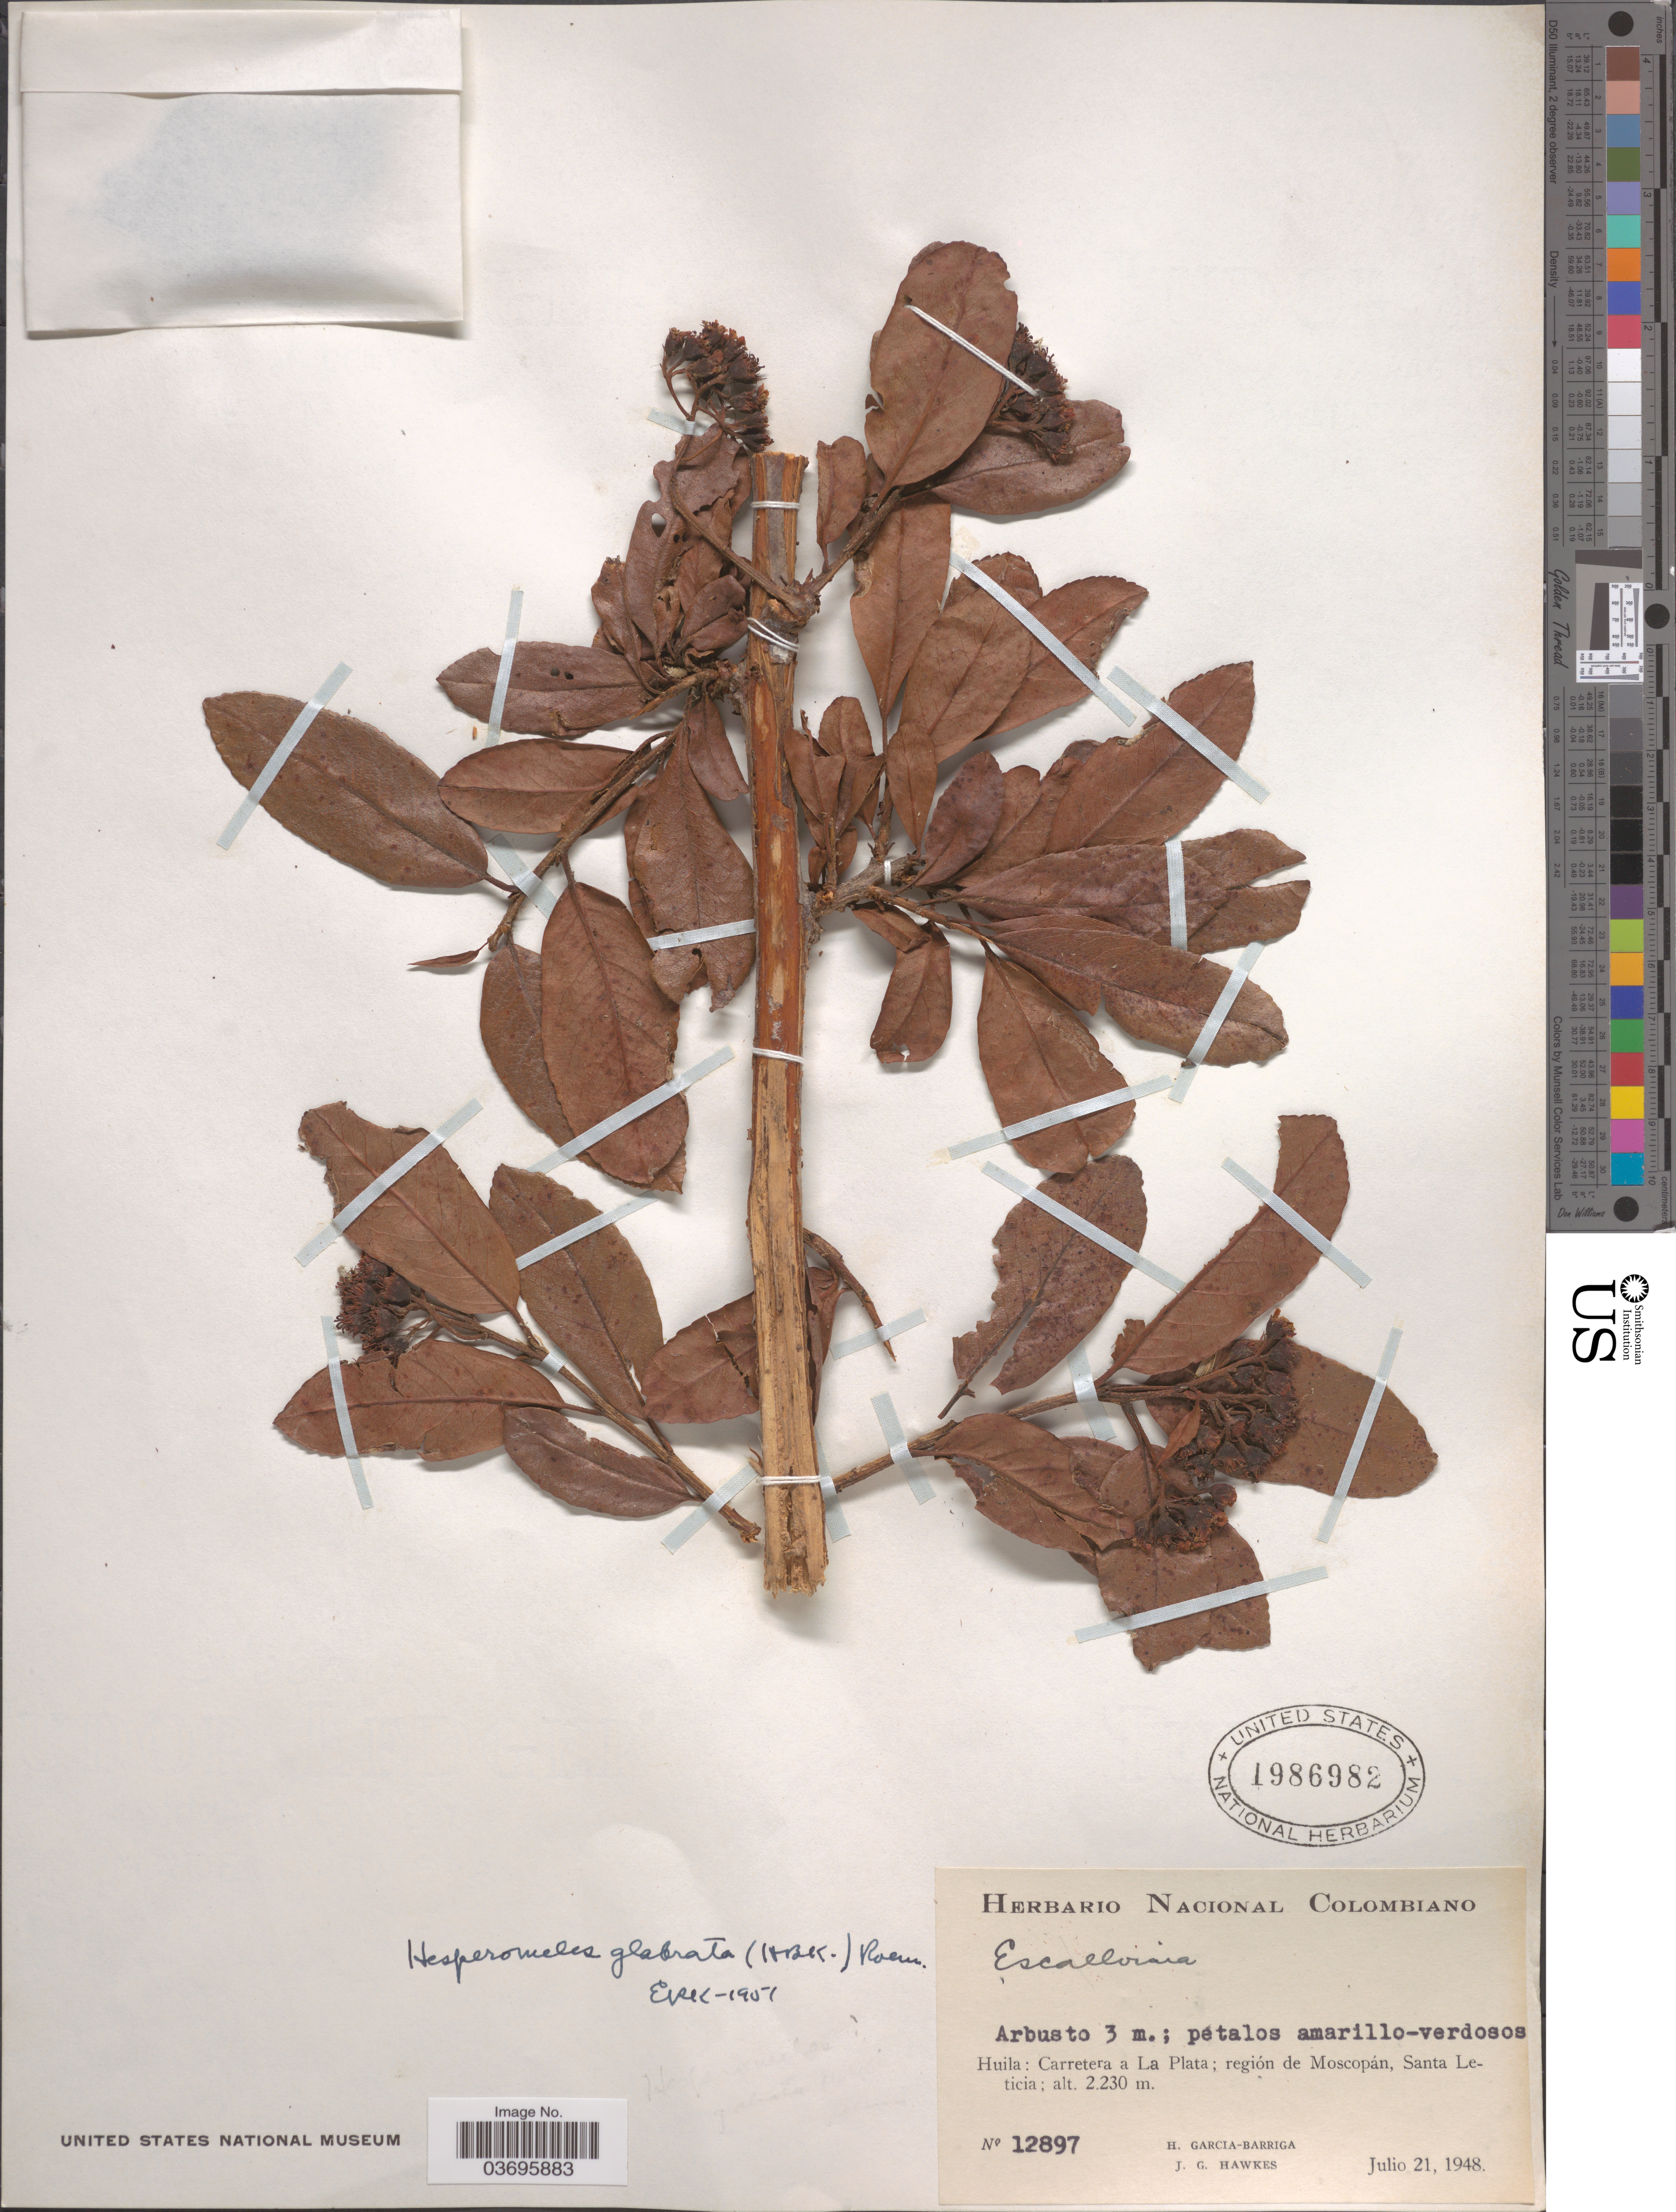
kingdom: Plantae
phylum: Tracheophyta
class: Magnoliopsida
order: Rosales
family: Rosaceae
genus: Hesperomeles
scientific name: Hesperomeles glabrata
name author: Kunth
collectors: H. García Barriga & J. Hawkes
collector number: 12897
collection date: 1948-07-21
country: Colombia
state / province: Huila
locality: Carretera a La Plata; región de Moscopán, Santa Leticia.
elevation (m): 2230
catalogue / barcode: US 1986982